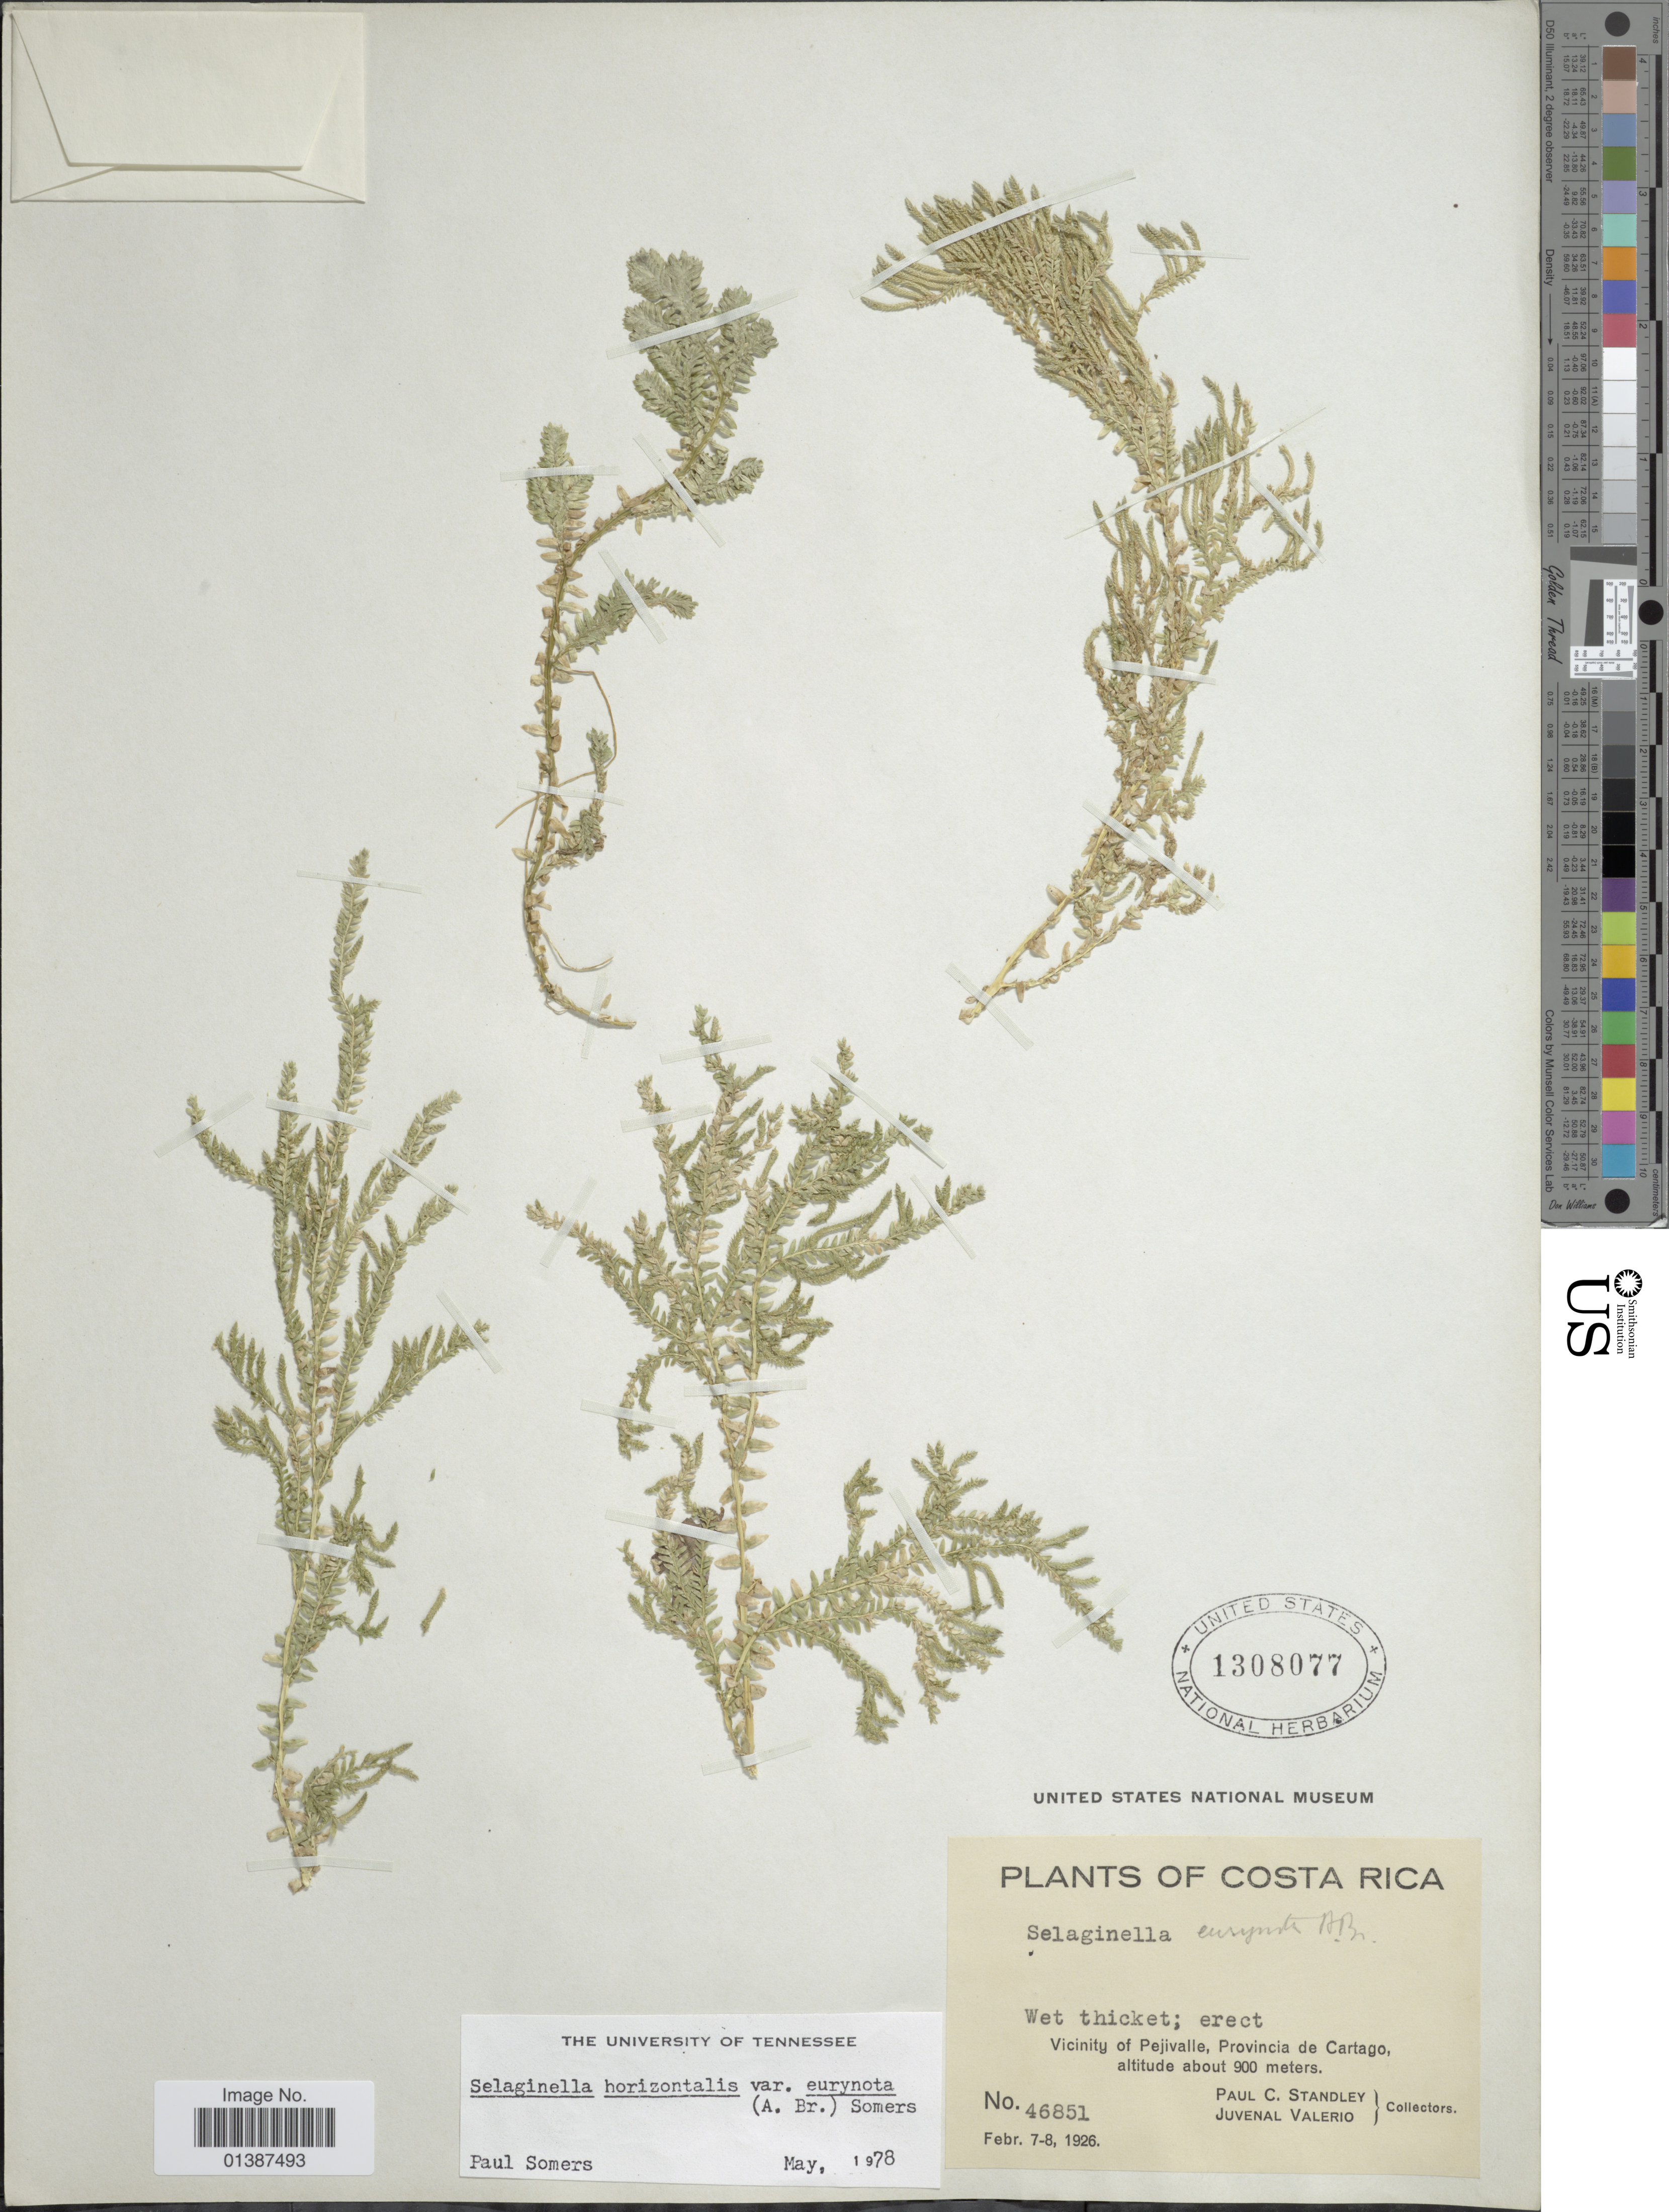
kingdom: Plantae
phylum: Tracheophyta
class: Lycopodiopsida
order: Selaginellales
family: Selaginellaceae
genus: Selaginella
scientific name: Selaginella eurynota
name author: A. Braun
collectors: P. C. Standley & J. Valerio R.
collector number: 46851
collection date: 1926-02-07/1926-02-08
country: Costa Rica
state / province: Cartago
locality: Vicinity of Pejivalle, provincia de Cartago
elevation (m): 900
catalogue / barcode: US 1308077